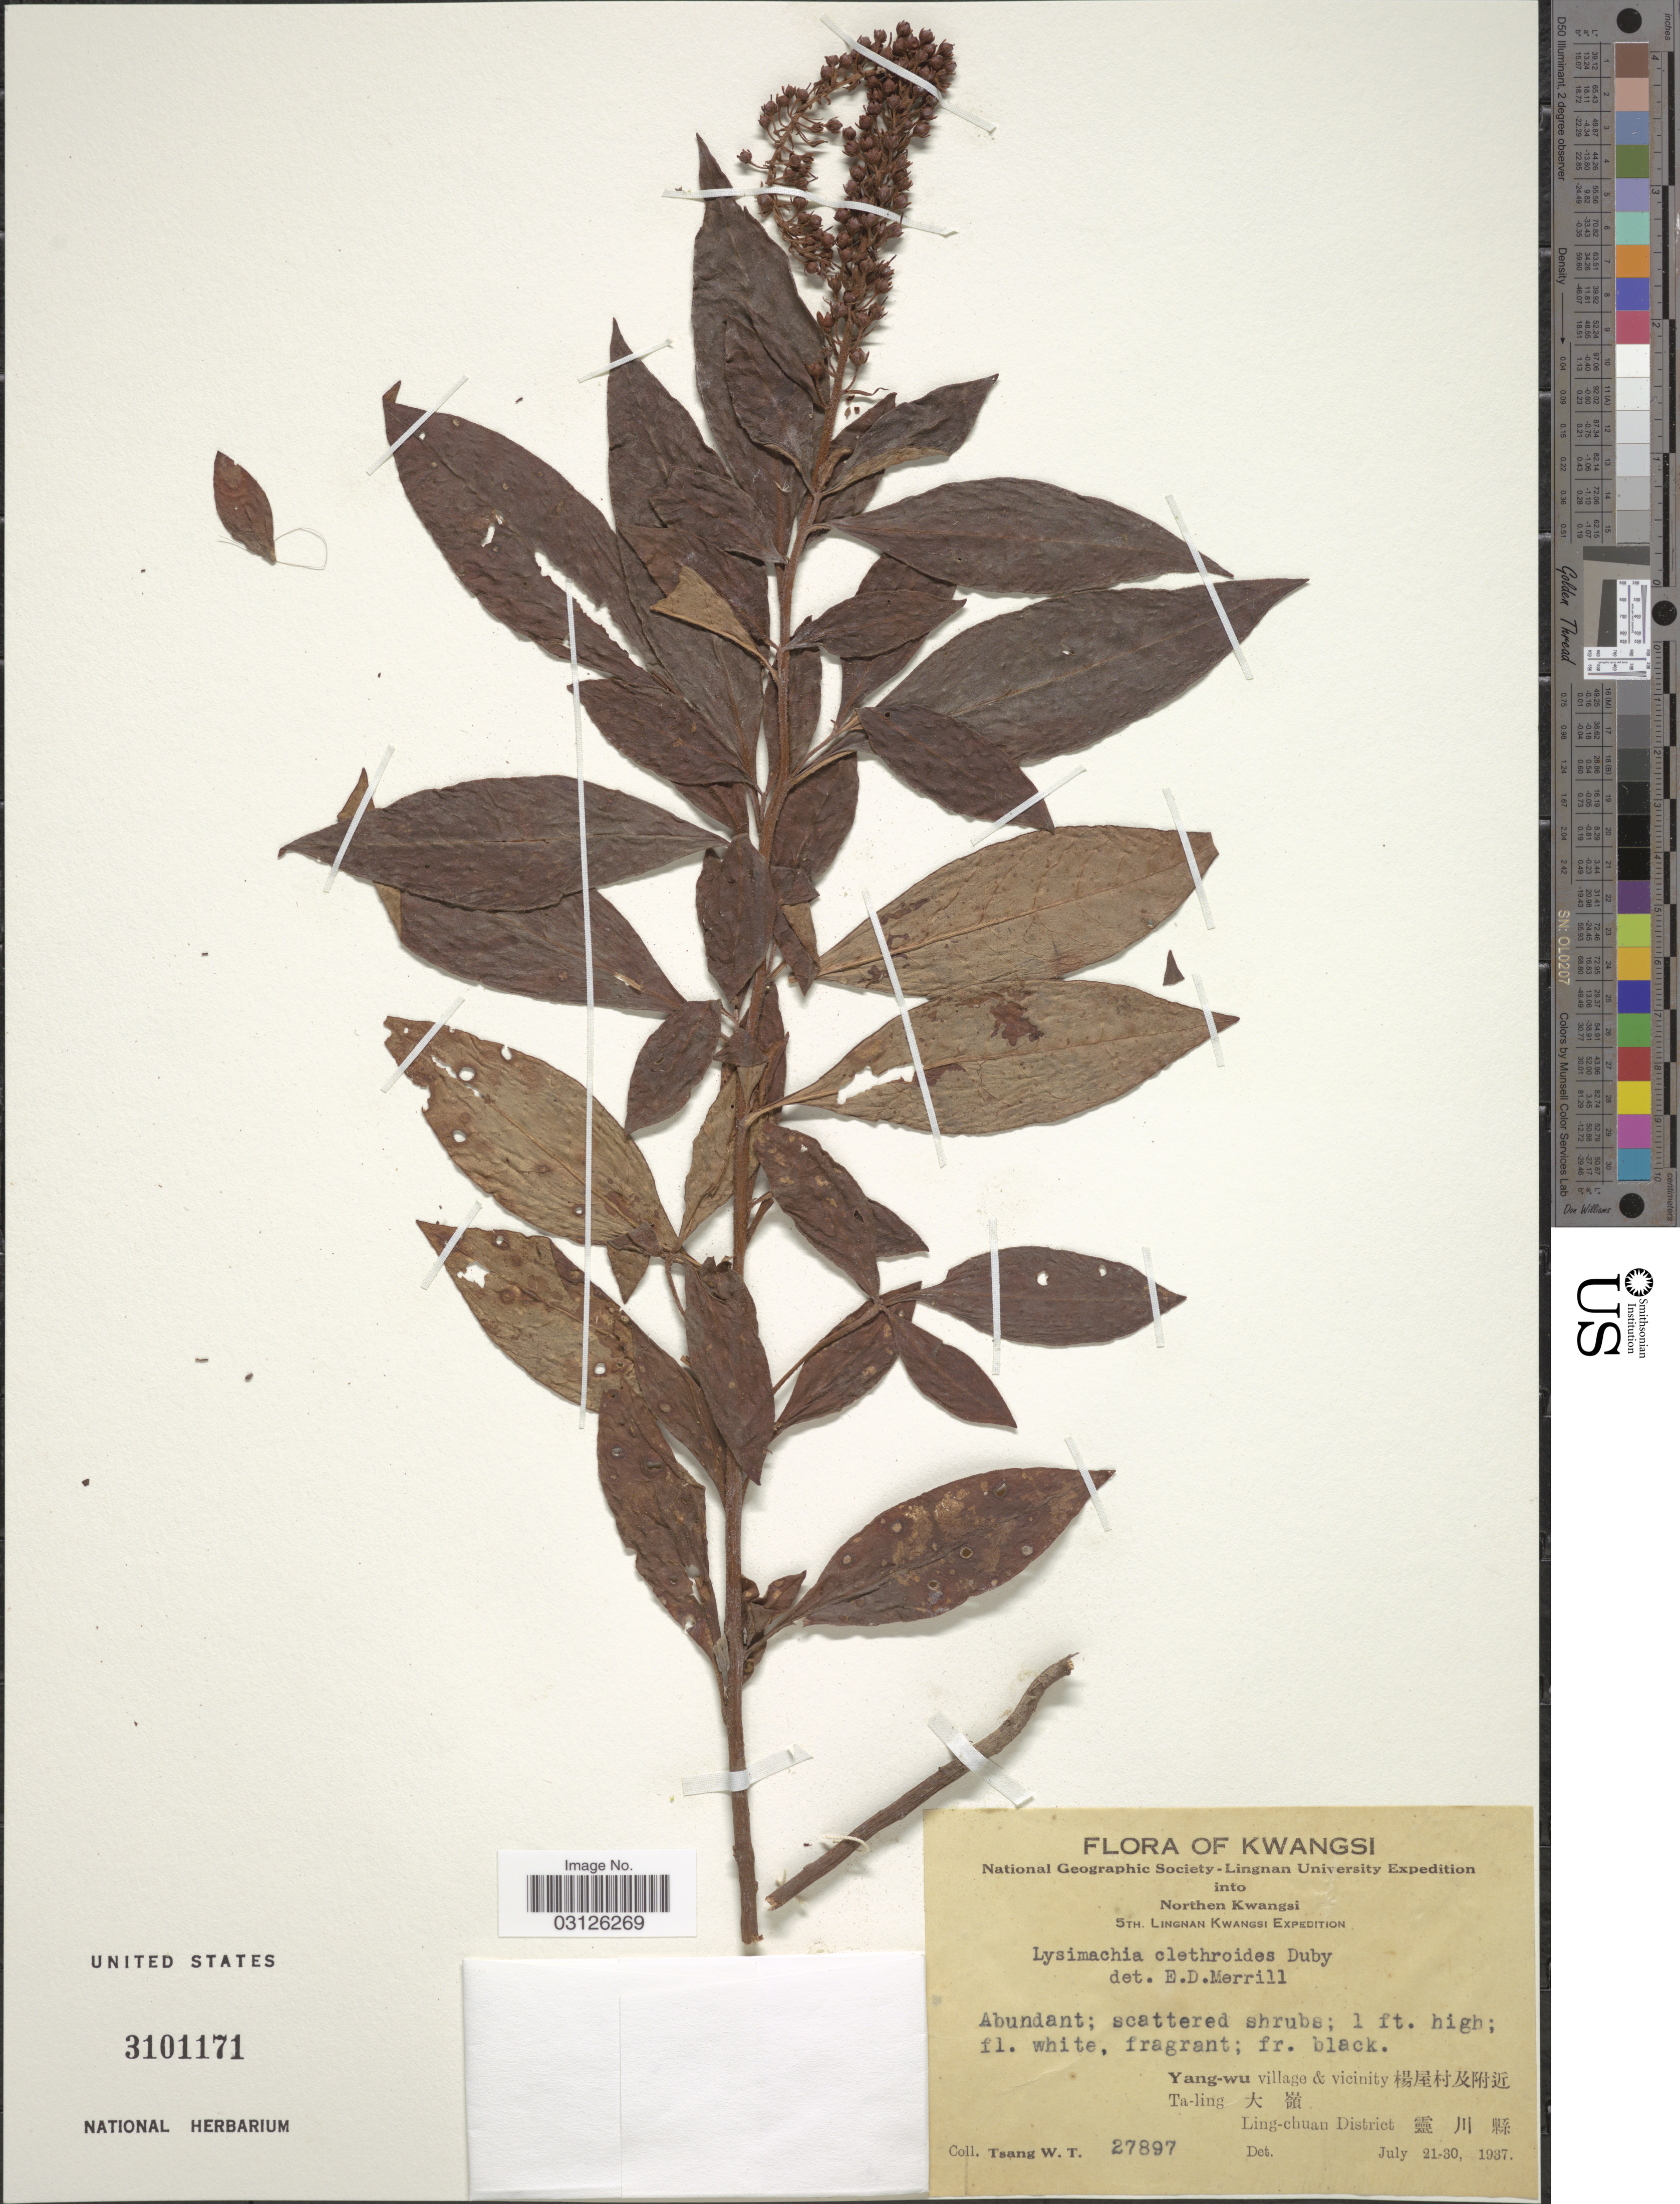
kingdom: Plantae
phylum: Tracheophyta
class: Magnoliopsida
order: Ericales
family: Primulaceae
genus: Lysimachia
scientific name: Lysimachia clethroides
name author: Duby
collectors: W. T. Tsang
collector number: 27897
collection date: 1937-07-21/1937-07-30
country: China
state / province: Guangxi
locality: Kwangsi. Northern Kwangsi. Yang-wu village & vicinity, Ta-ling.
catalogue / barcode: US 3101171